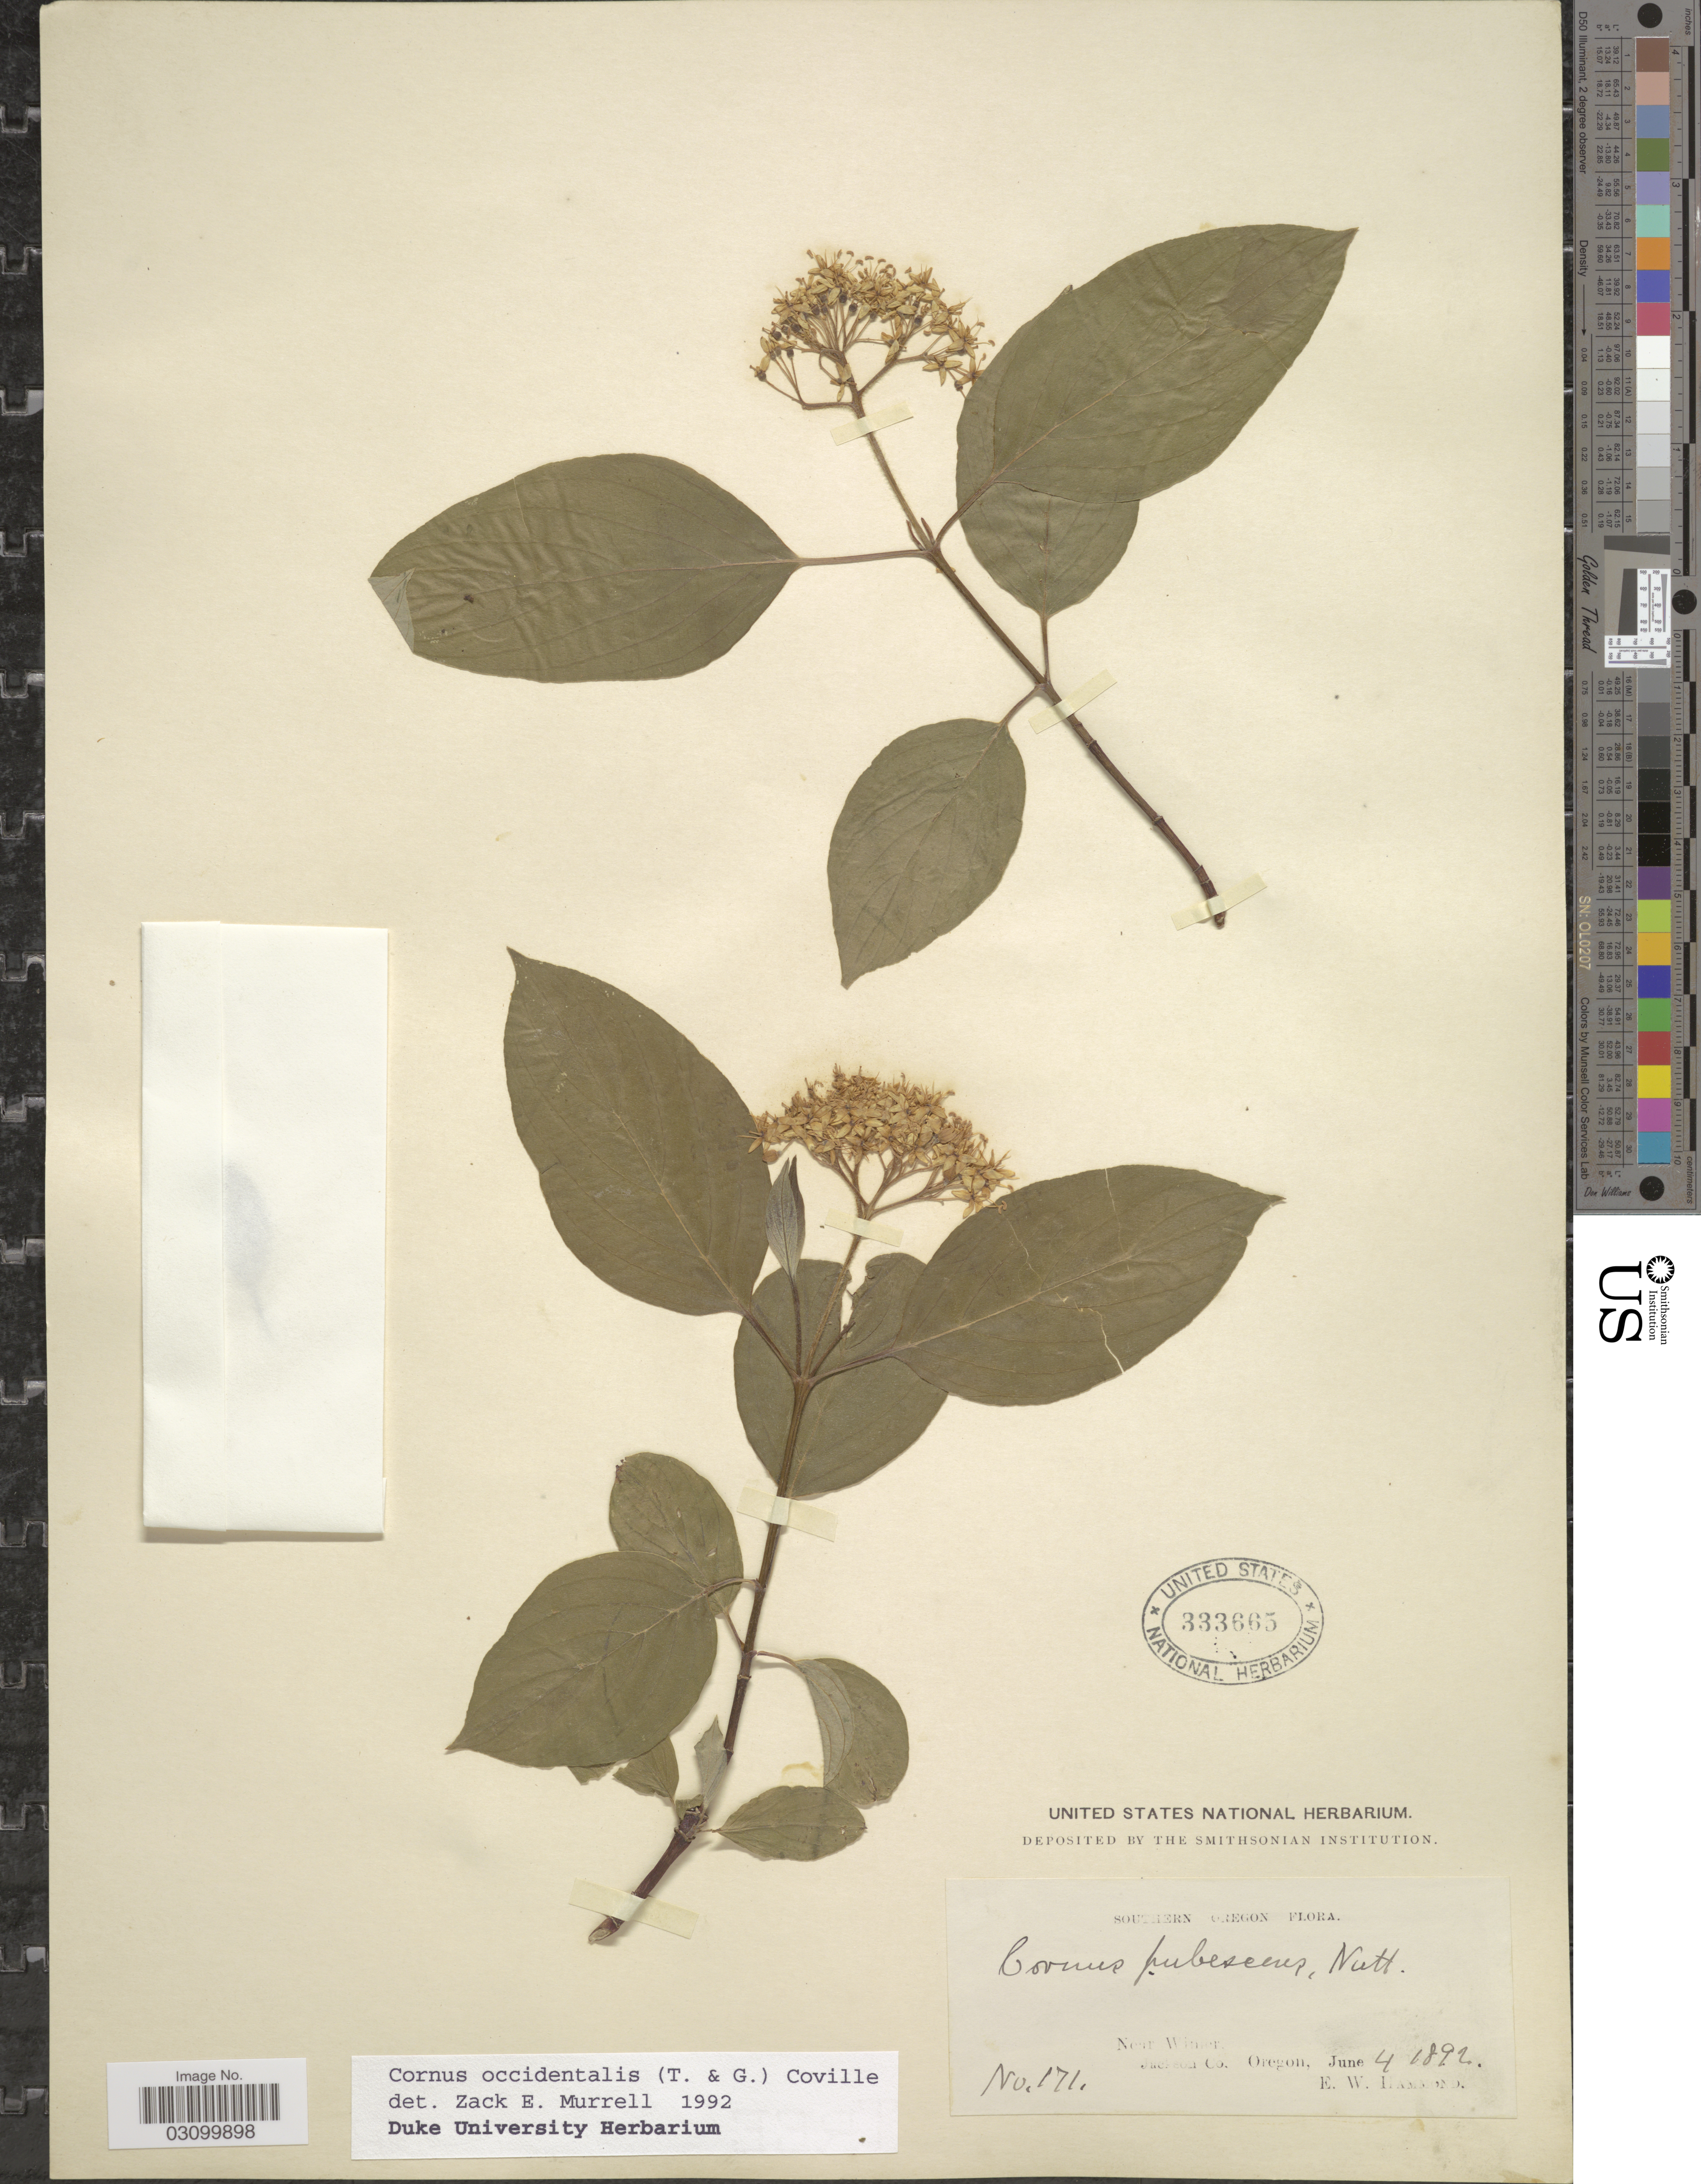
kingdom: Plantae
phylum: Tracheophyta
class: Magnoliopsida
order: Cornales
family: Cornaceae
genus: Cornus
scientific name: Cornus occidentalis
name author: (Torr. & A. Gray) Coville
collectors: E. Hammond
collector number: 171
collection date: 1892-06-04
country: United States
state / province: Oregon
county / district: Jackson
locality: Southern Oregon. Near Wimer. Jackson Co.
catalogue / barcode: US 333665